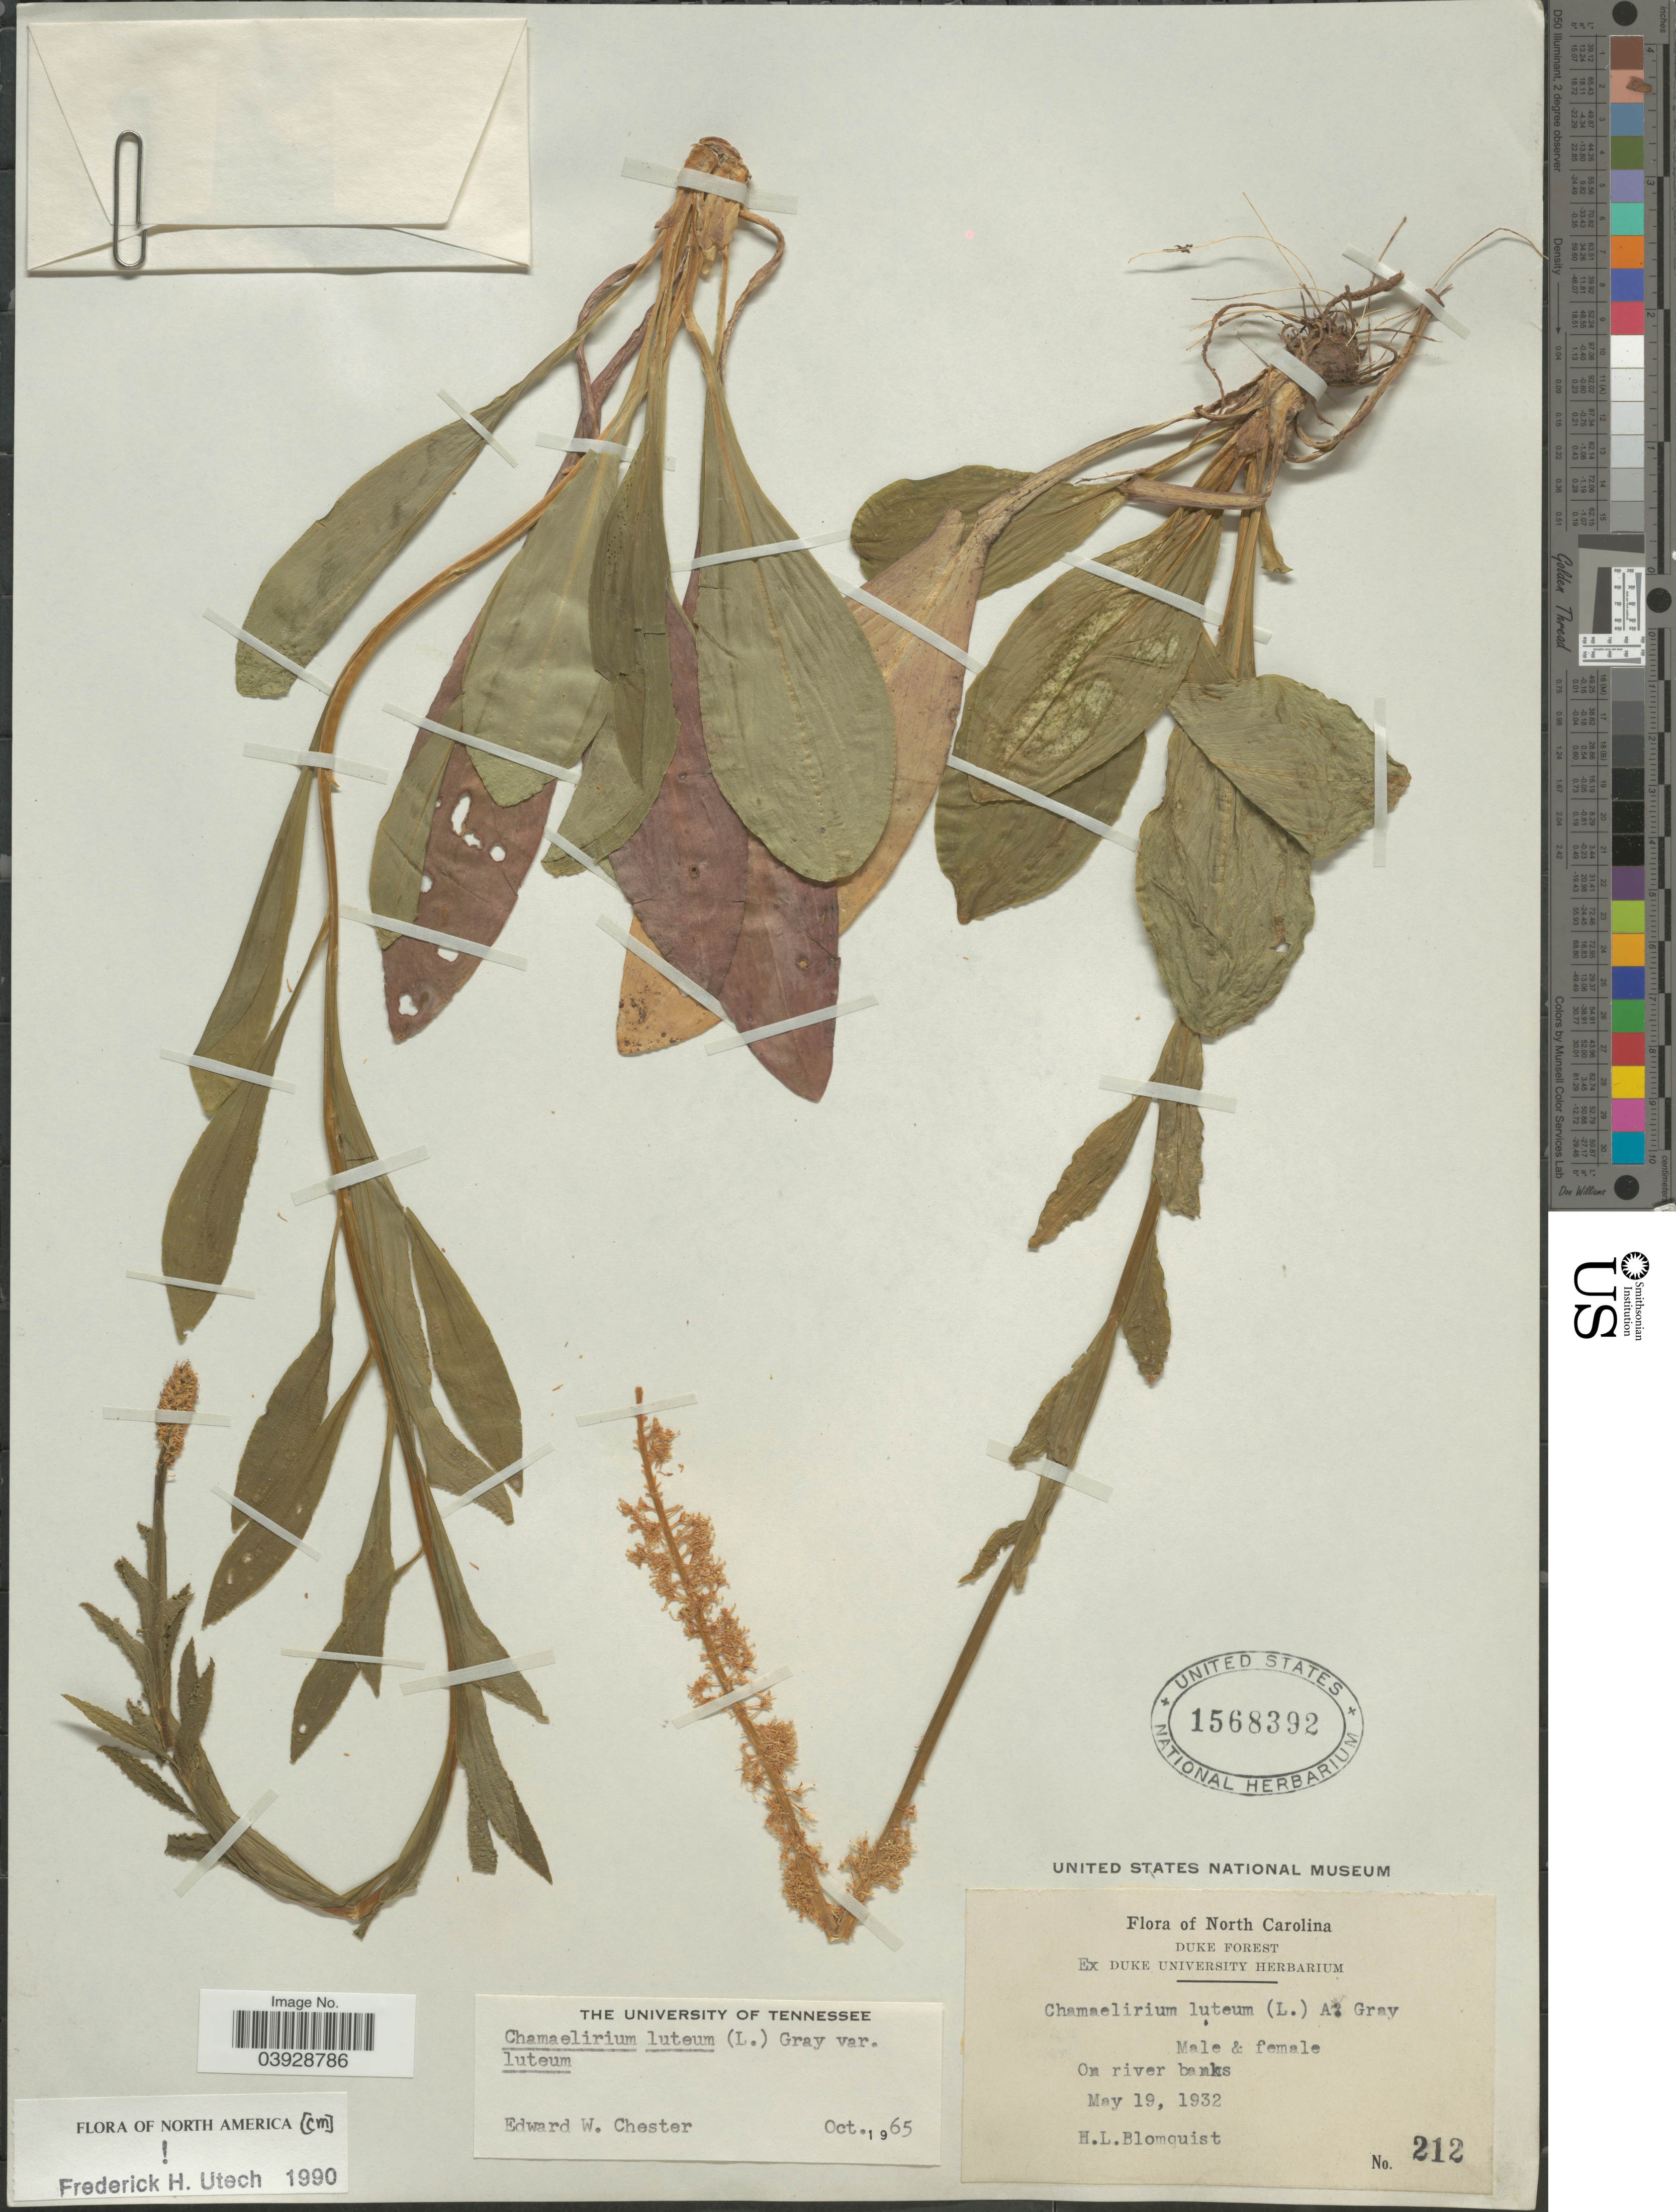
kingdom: Plantae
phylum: Tracheophyta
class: Liliopsida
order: Liliales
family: Melanthiaceae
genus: Chamaelirium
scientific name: Chamaelirium luteum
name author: (L.) A. Gray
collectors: H. Blomquist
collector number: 212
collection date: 1932-05-19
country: United States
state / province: North Carolina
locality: Duke Forest. On river banks.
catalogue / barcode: US 1568392